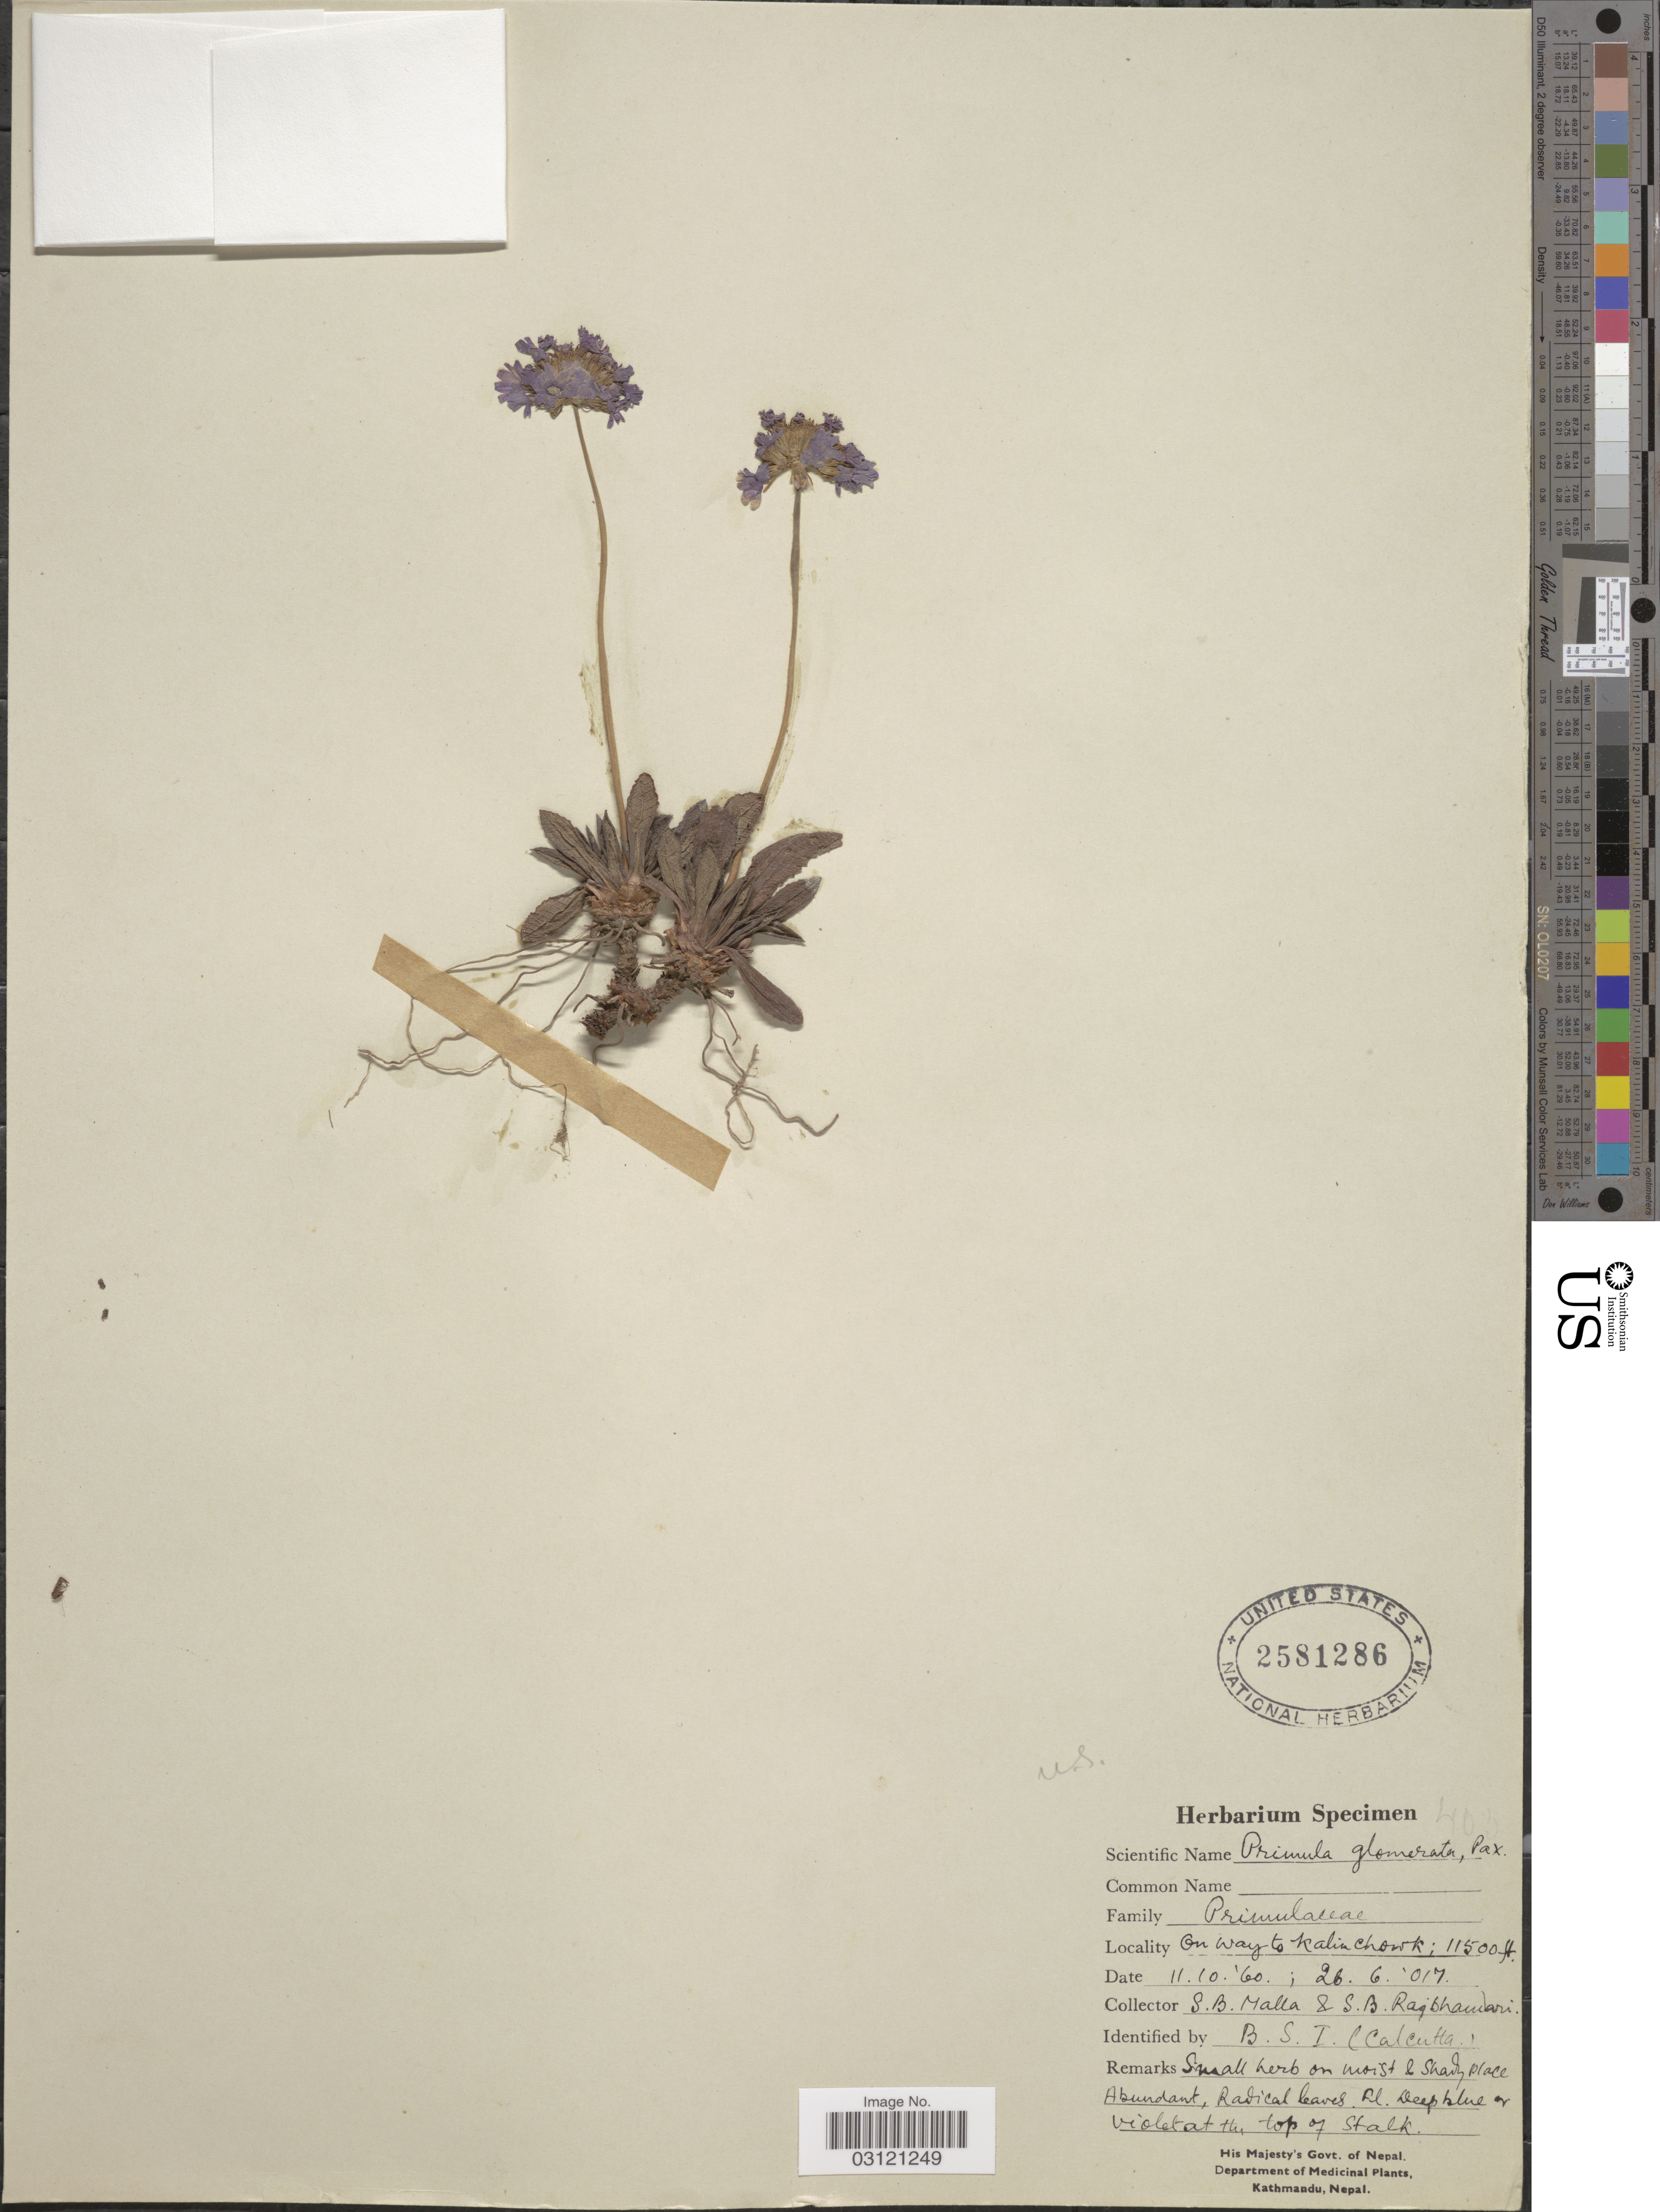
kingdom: Plantae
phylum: Tracheophyta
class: Magnoliopsida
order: Ericales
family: Primulaceae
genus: Primula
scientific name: Primula glomerata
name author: Pax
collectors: S. Malla & S. Rajbhandar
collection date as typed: Transcribed d/m/y: 11/10/60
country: Nepal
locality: On way to Kalin Chowk.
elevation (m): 3505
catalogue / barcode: US 2581286